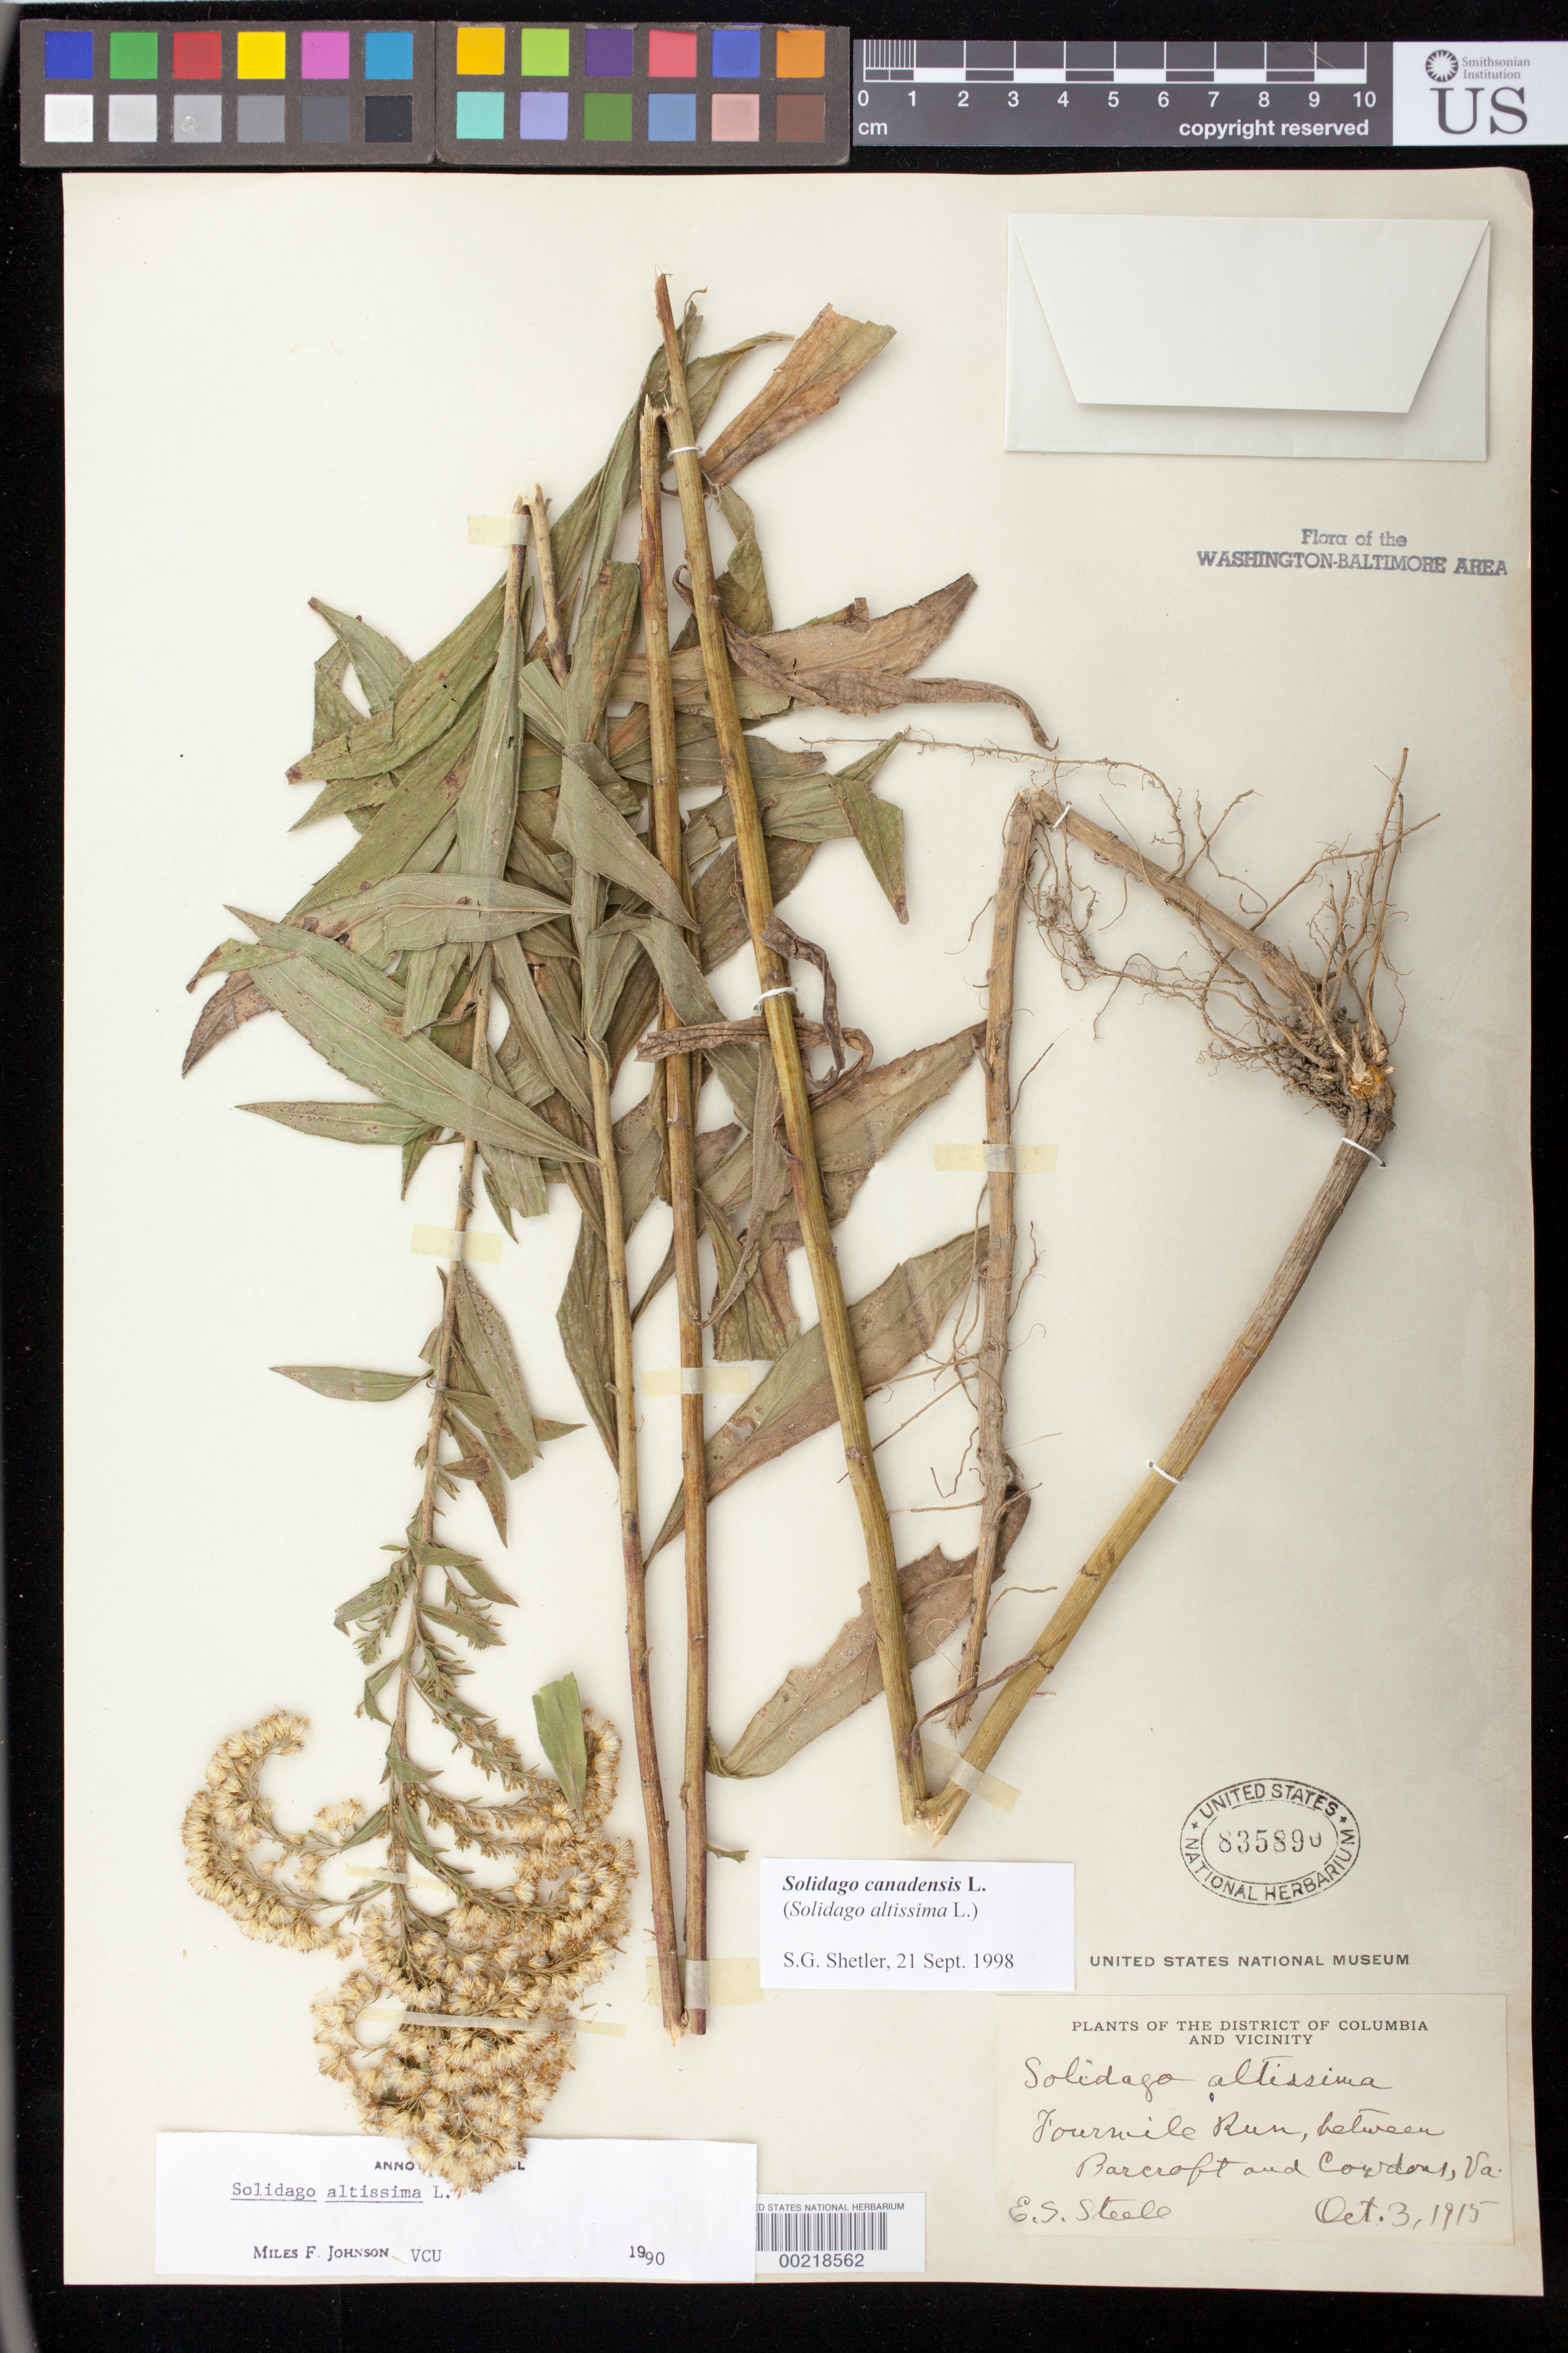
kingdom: Plantae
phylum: Tracheophyta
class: Magnoliopsida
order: Asterales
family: Asteraceae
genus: Solidago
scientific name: Solidago canadensis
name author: L.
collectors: E. Steele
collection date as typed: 03 Oct 1915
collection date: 1915-10-03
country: United States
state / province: Virginia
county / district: Arlington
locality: Four Mile Run between Barcroft and Cowdens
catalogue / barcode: US 835890